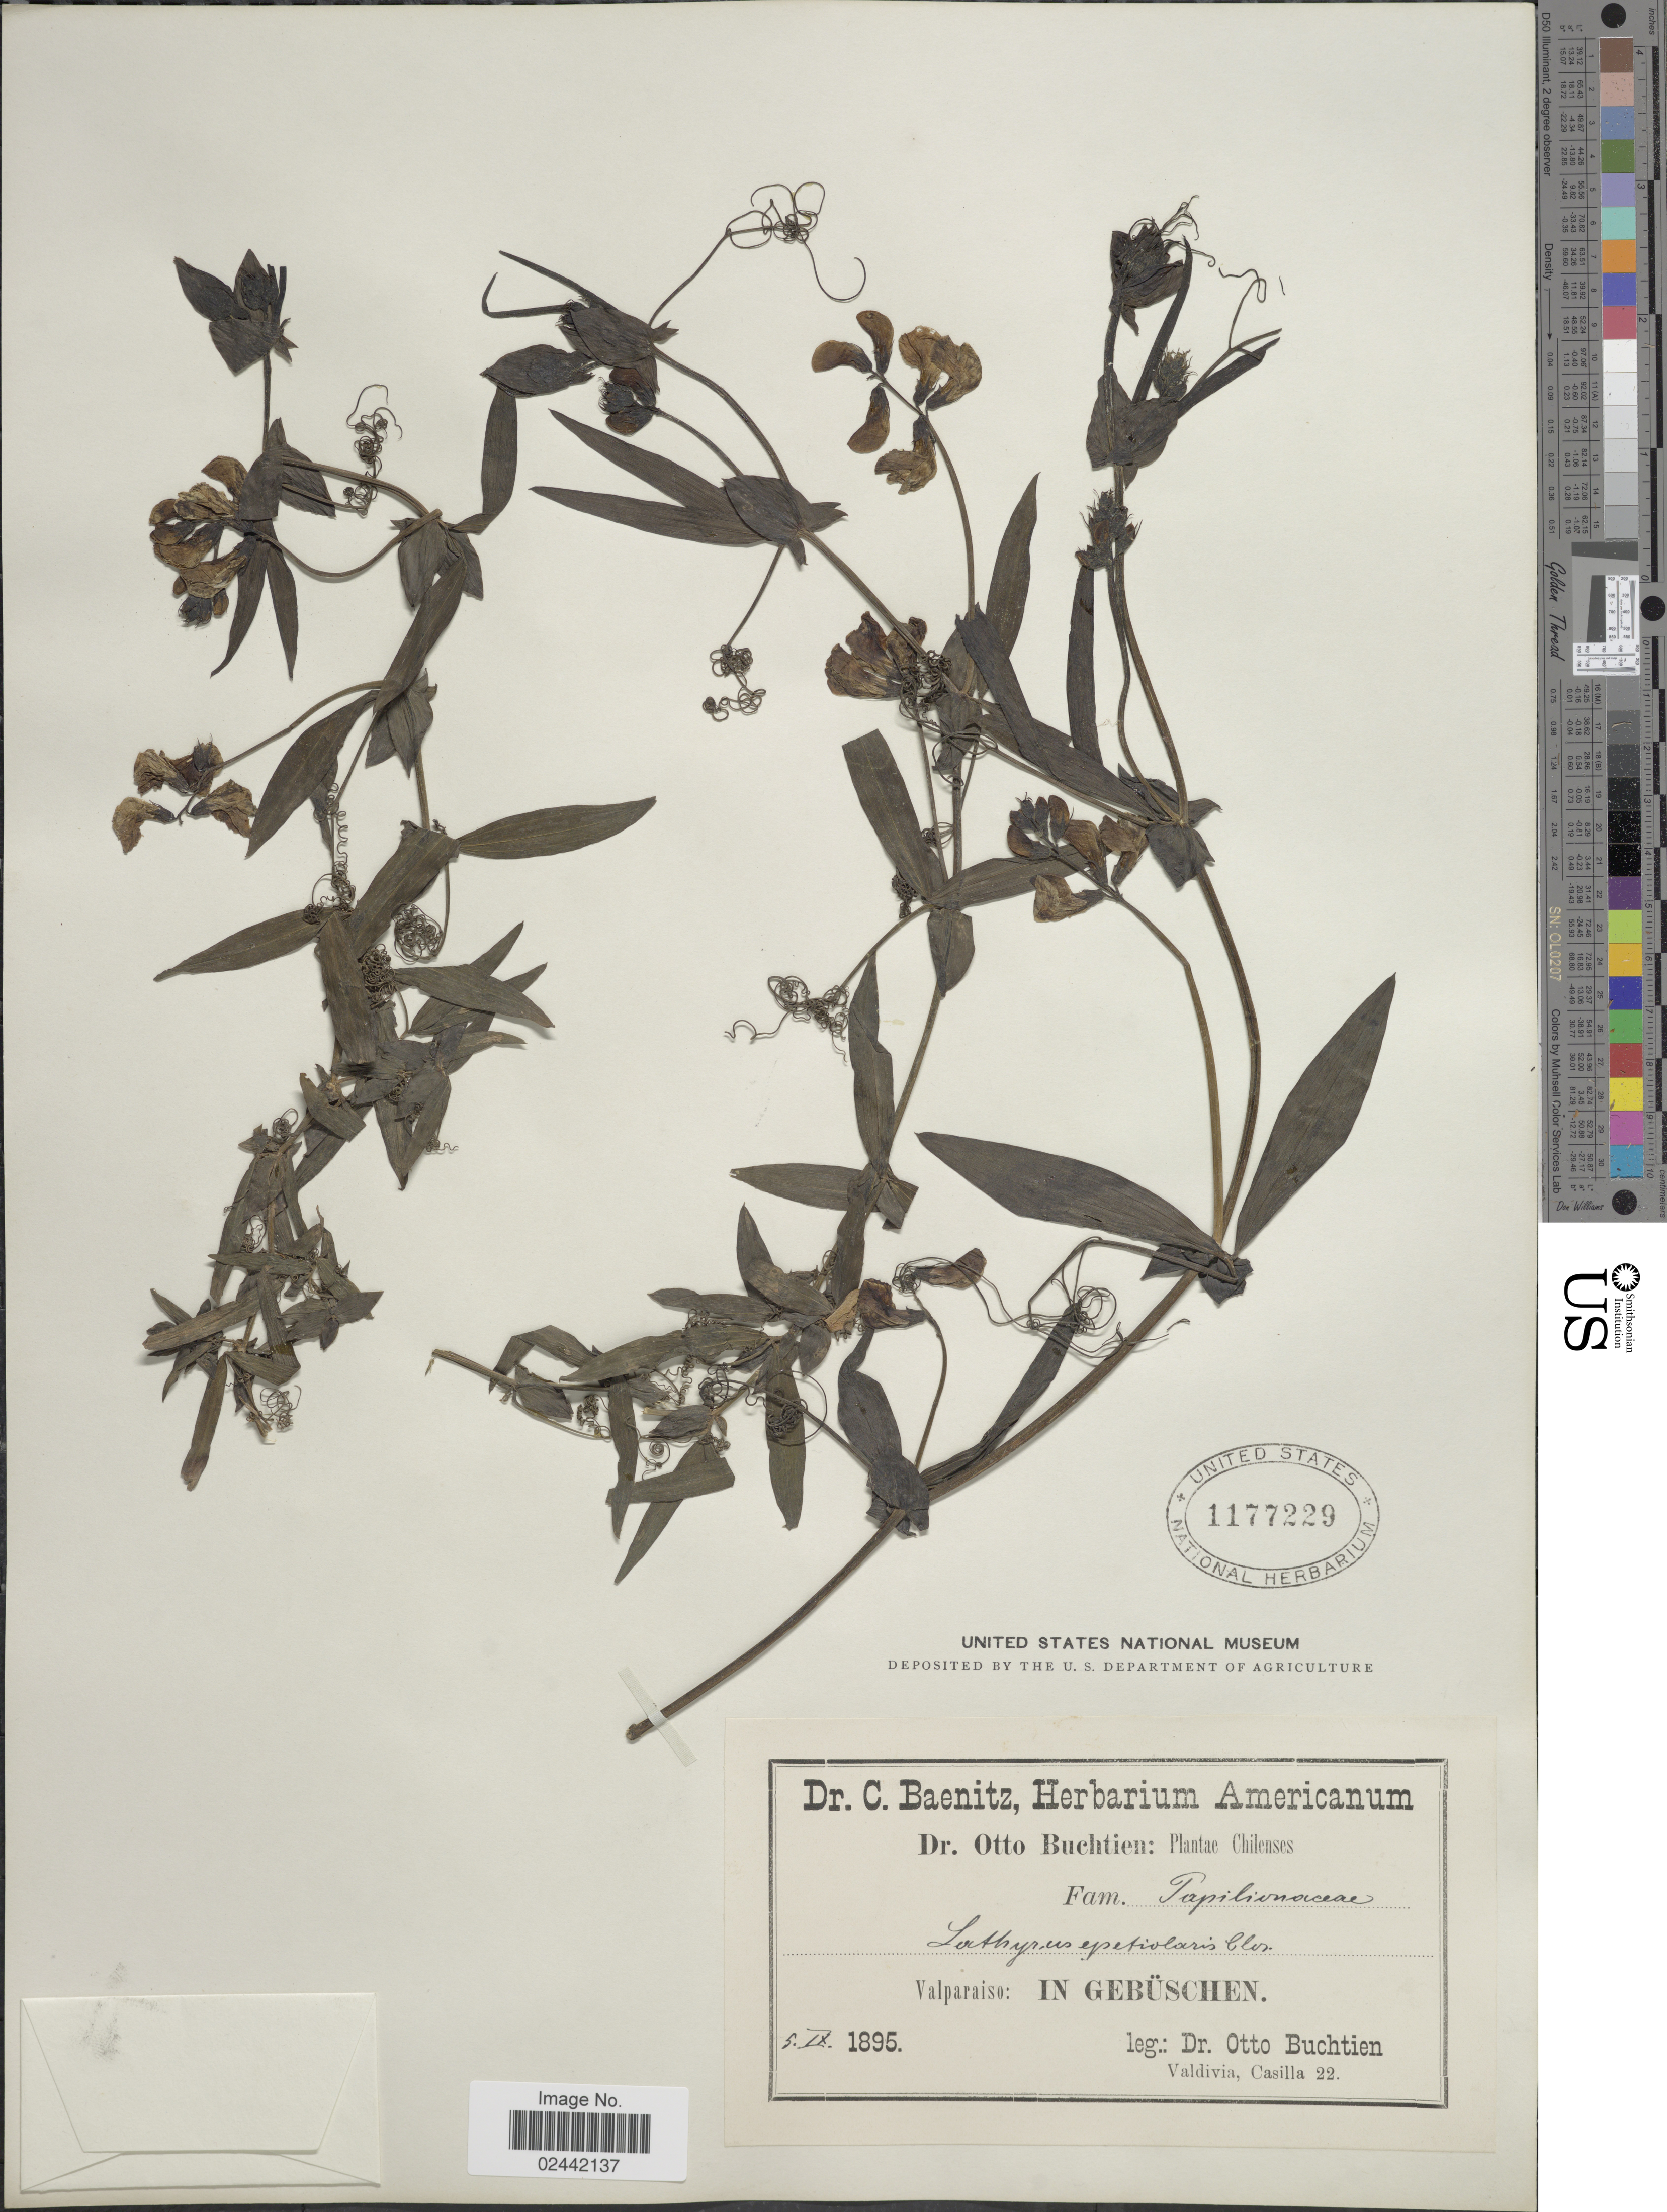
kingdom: Plantae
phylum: Tracheophyta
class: Magnoliopsida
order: Fabales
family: Fabaceae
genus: Lathyrus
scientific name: Lathyrus magellanicus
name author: Lam.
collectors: O. Buchtien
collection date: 1895-09-05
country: Chile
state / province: Valparaíso (V)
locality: In Gebuschen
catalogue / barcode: US 1177229